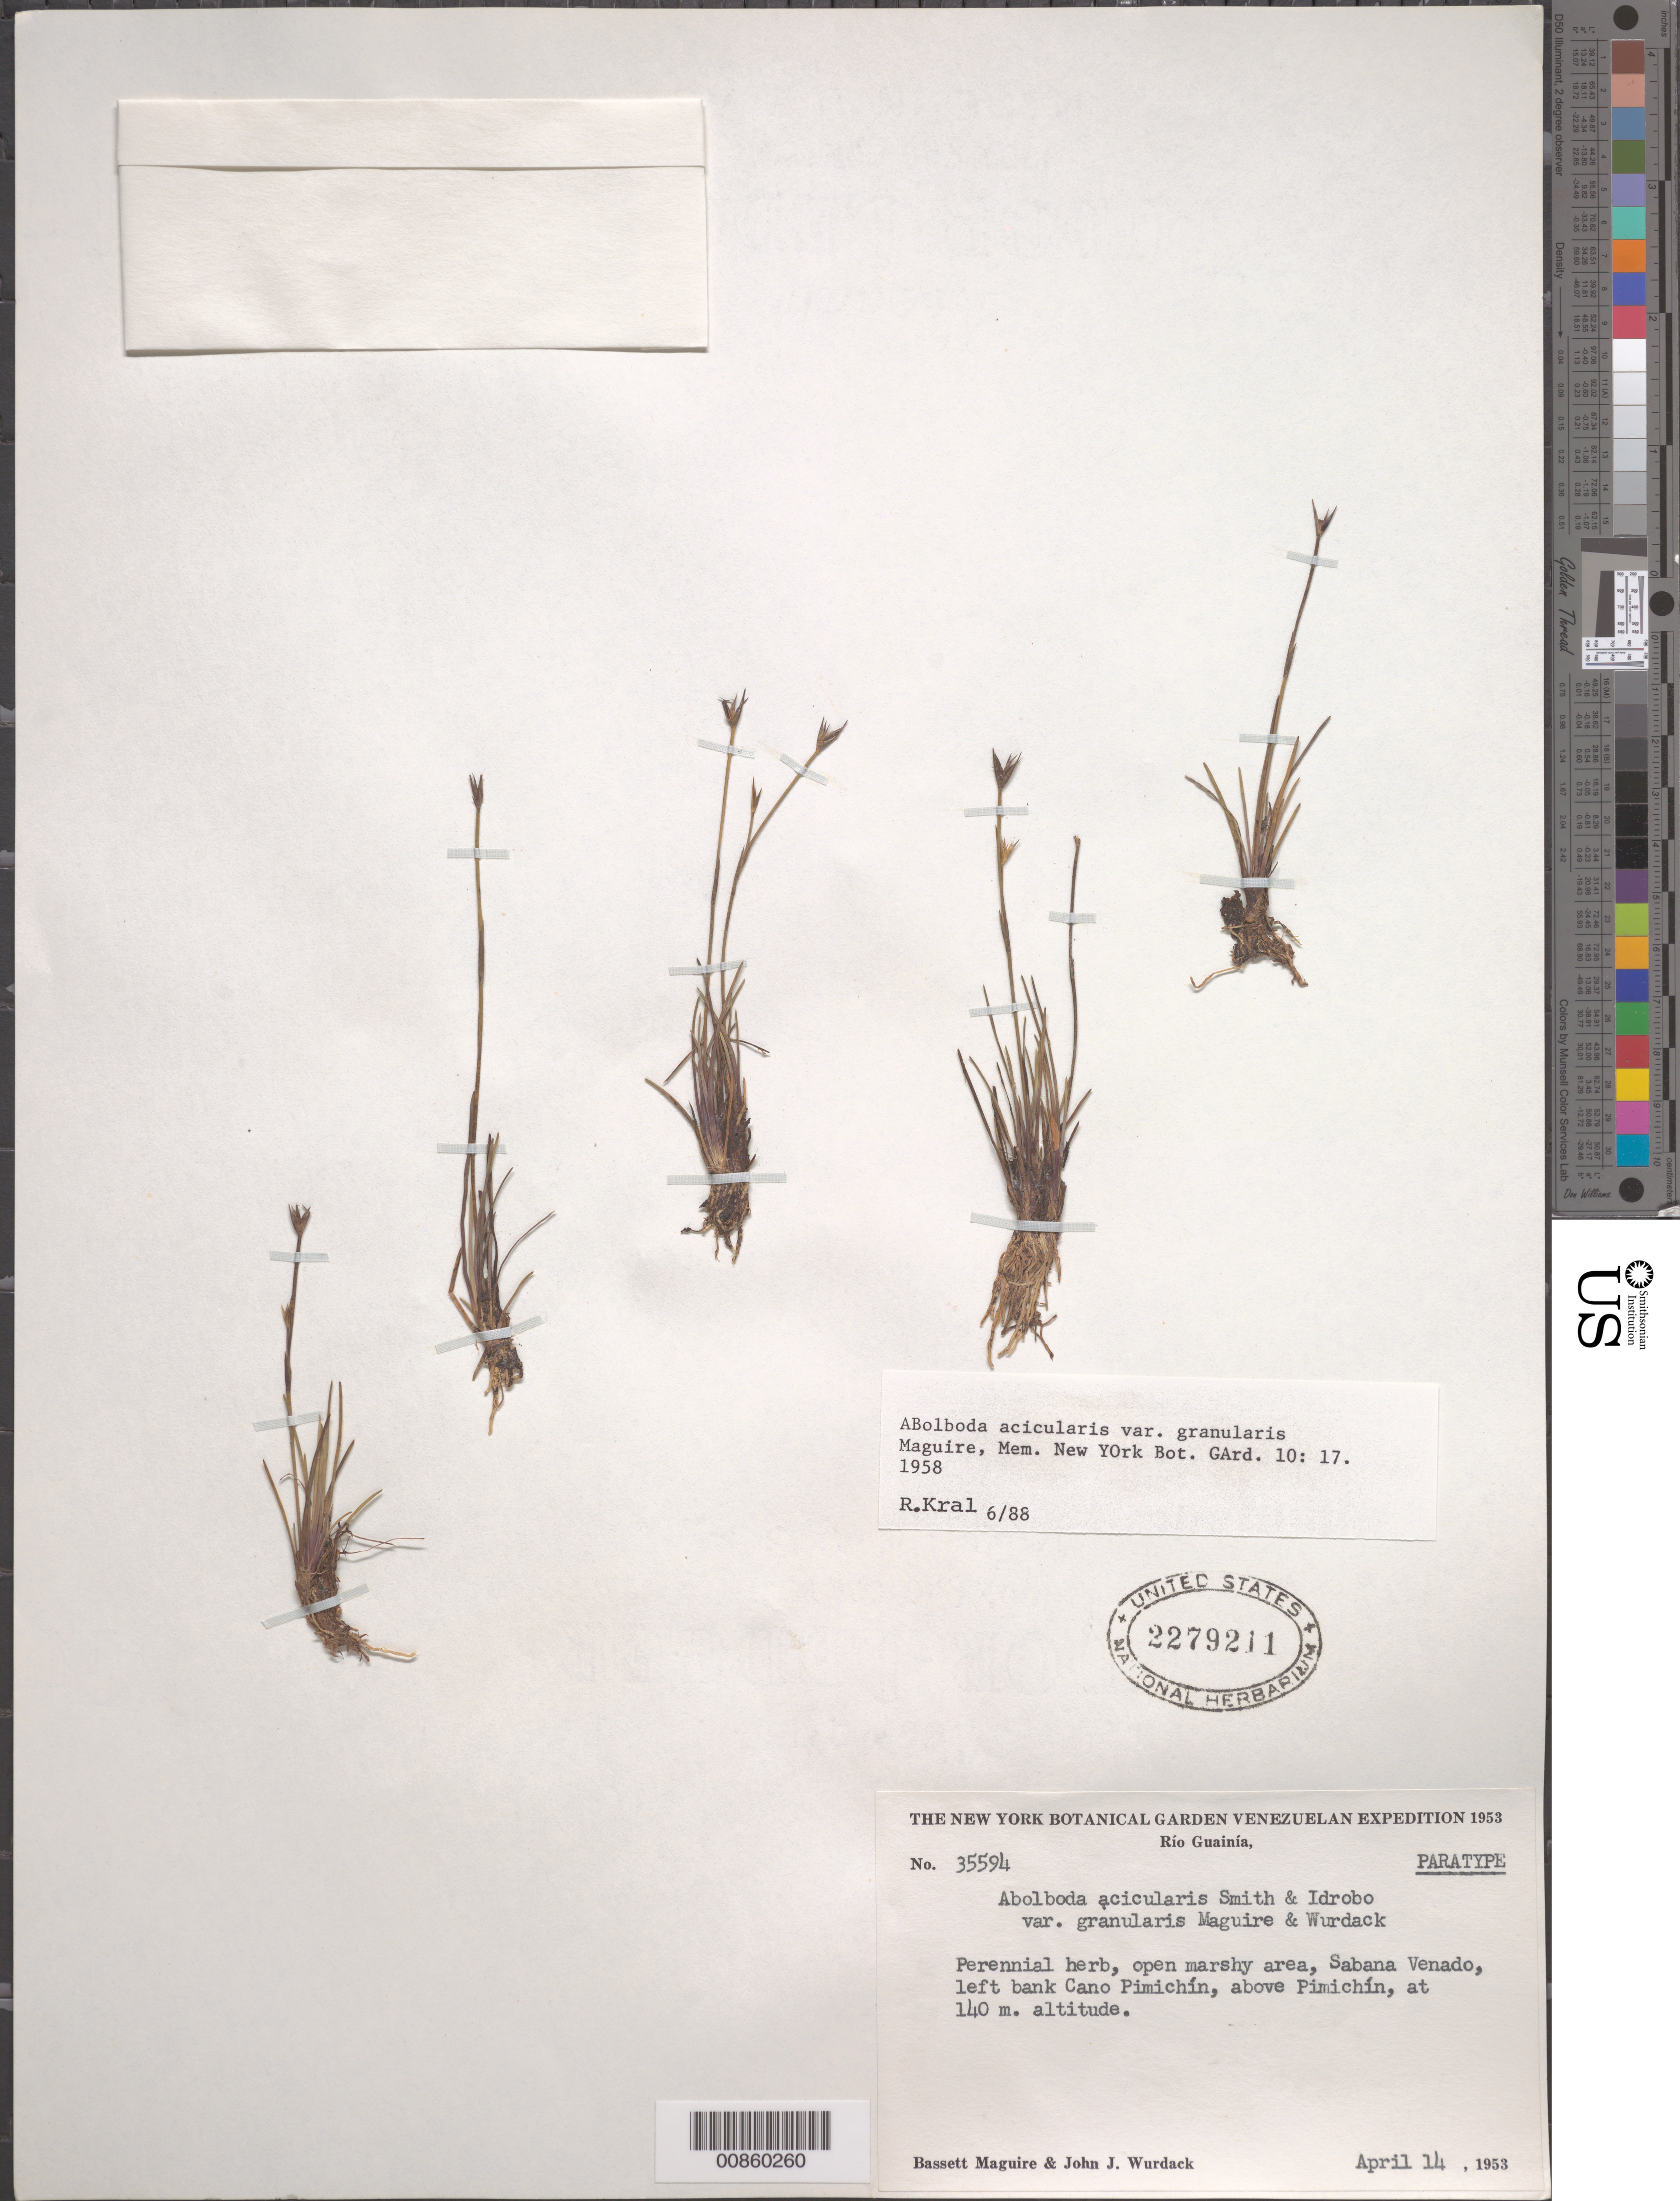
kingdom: Plantae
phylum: Tracheophyta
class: Liliopsida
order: Poales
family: Xyridaceae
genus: Abolboda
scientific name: Abolboda acicularis var. granularis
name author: Maguire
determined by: Kral, Robert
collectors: B. Maguire & J. J. Wurdack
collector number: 35594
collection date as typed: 14-Apr-53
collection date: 1953-04-14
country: Venezuela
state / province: Amazonas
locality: Río Guainía, Sabana El Venado, left bank Caño Pimichín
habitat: Open marshy area.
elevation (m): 140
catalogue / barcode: US 2279211